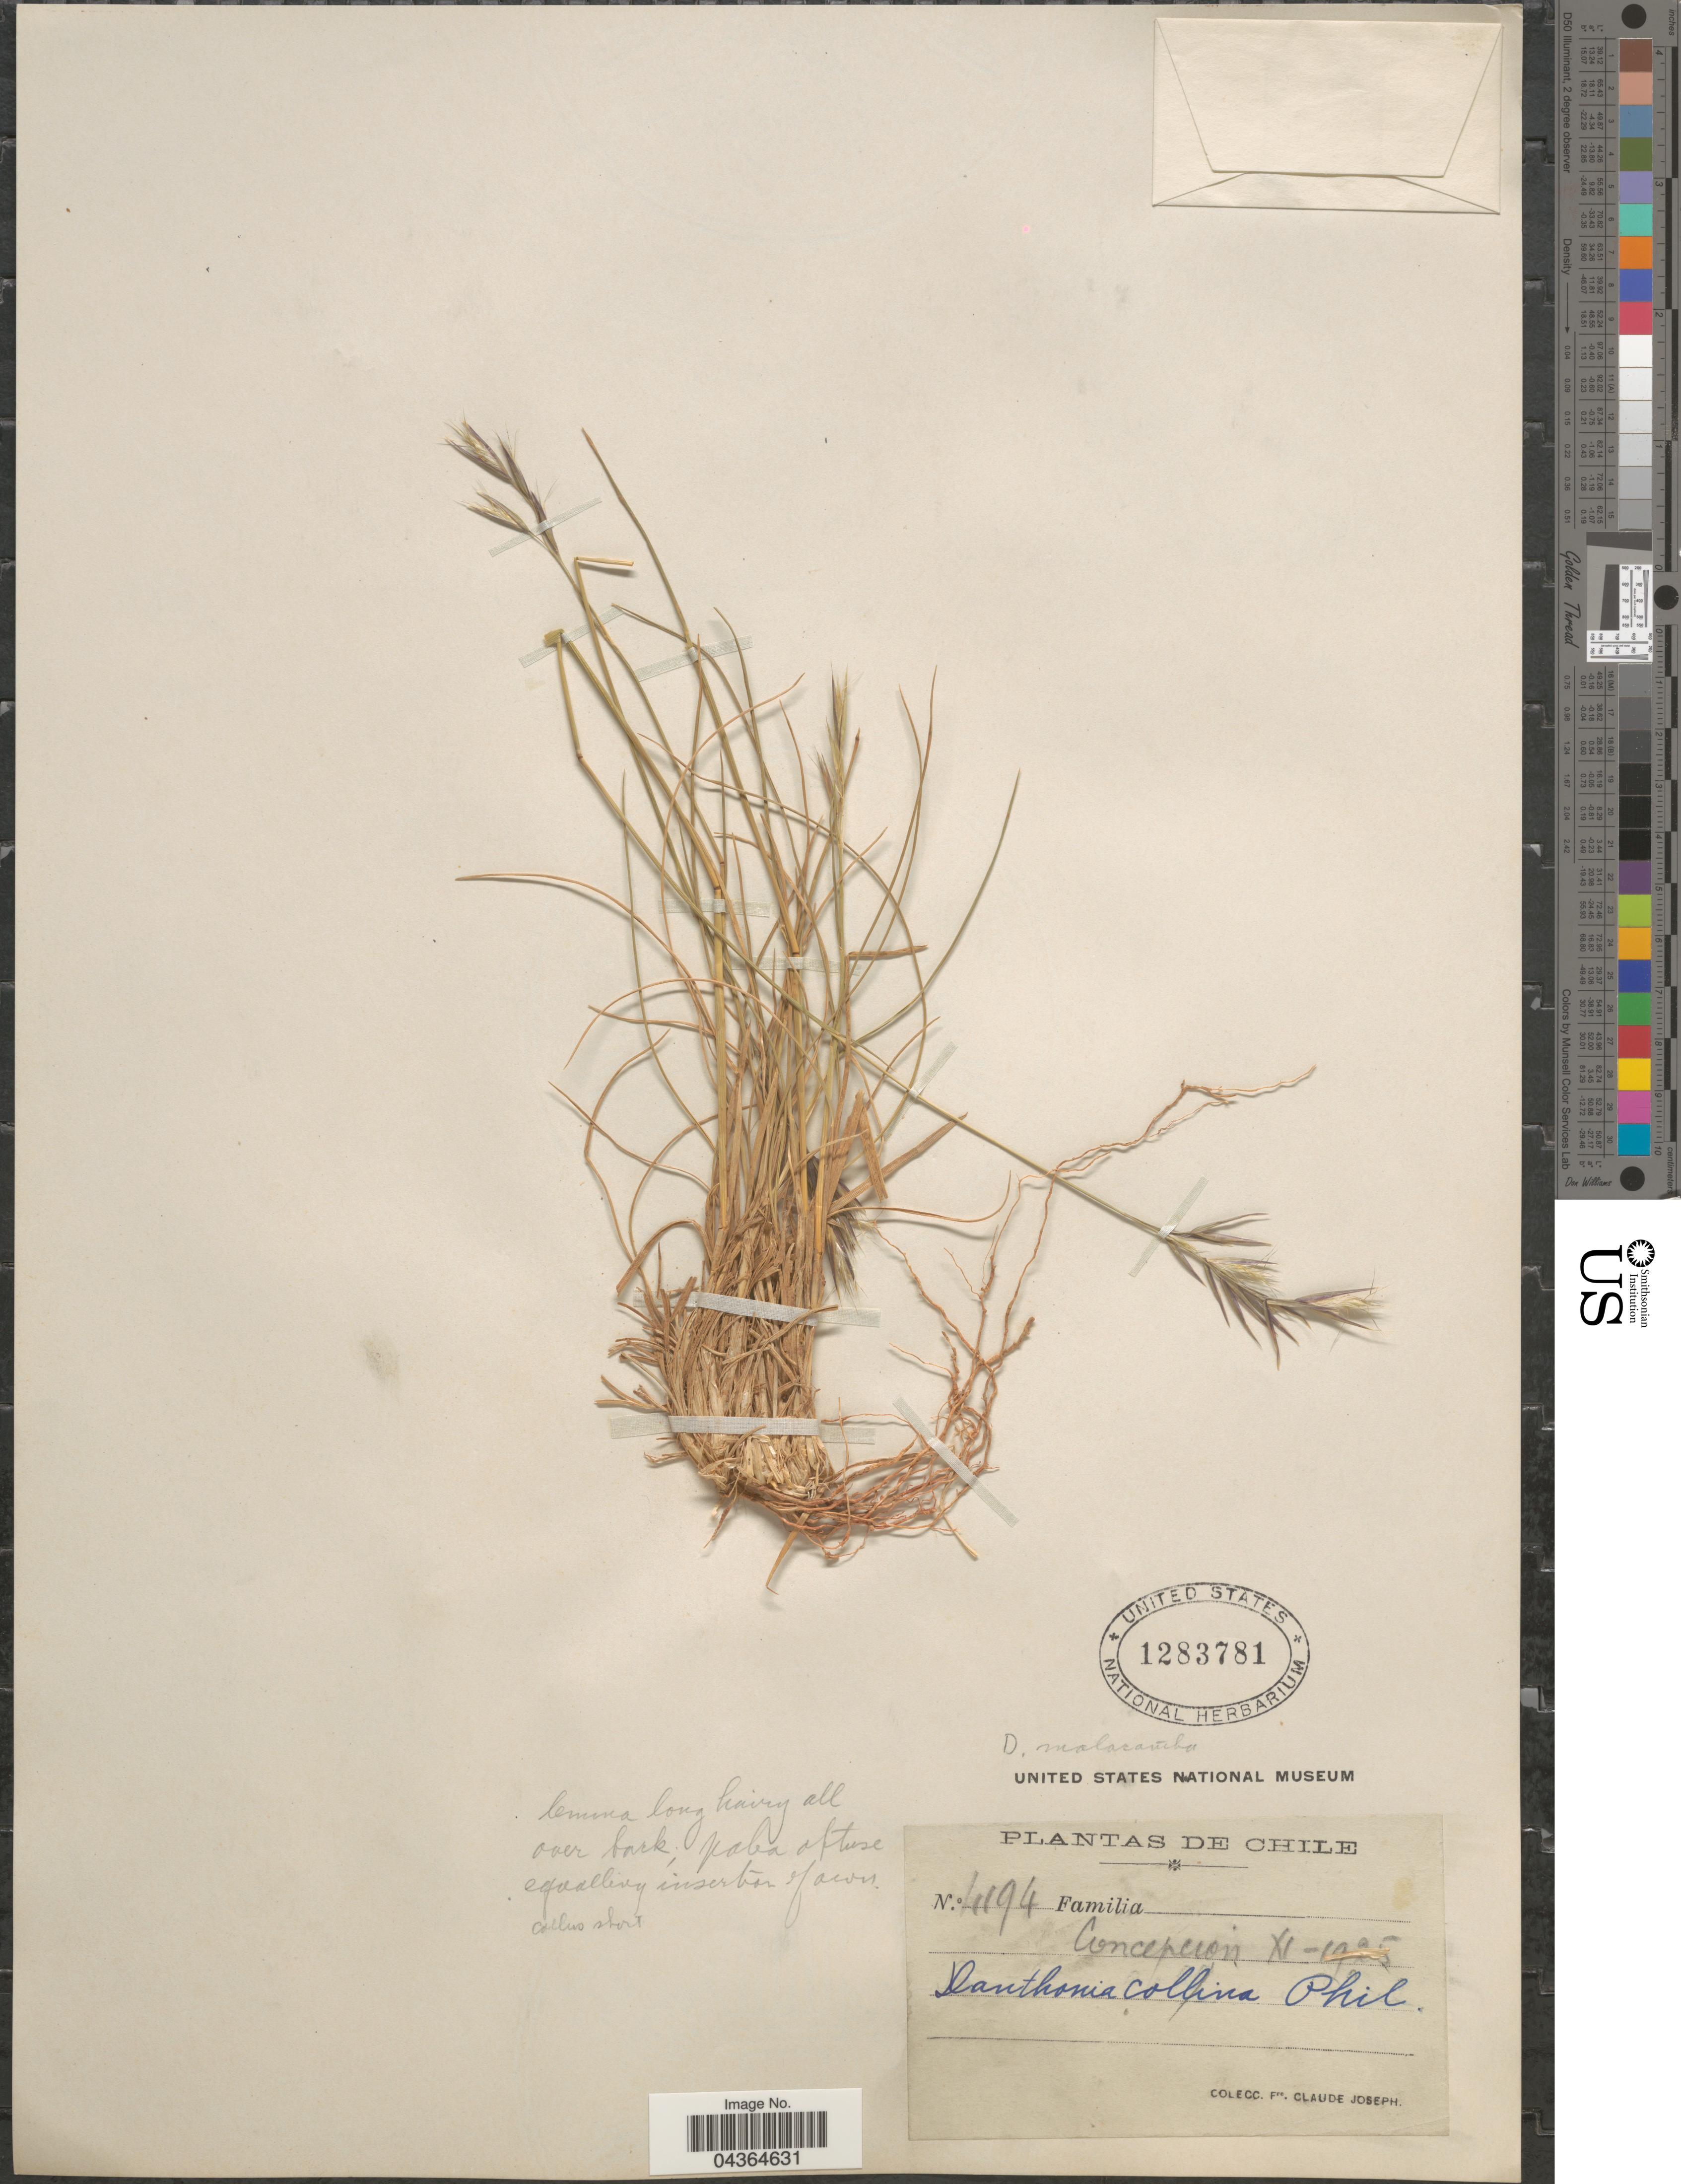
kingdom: Plantae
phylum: Tracheophyta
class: Liliopsida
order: Poales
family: Poaceae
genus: Danthonia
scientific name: Danthonia malacantha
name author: (Steud.) Pilg.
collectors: Bro. Claude-Joseph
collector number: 4194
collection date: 1925-11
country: Chile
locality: Concepcion.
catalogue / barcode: US 1283781